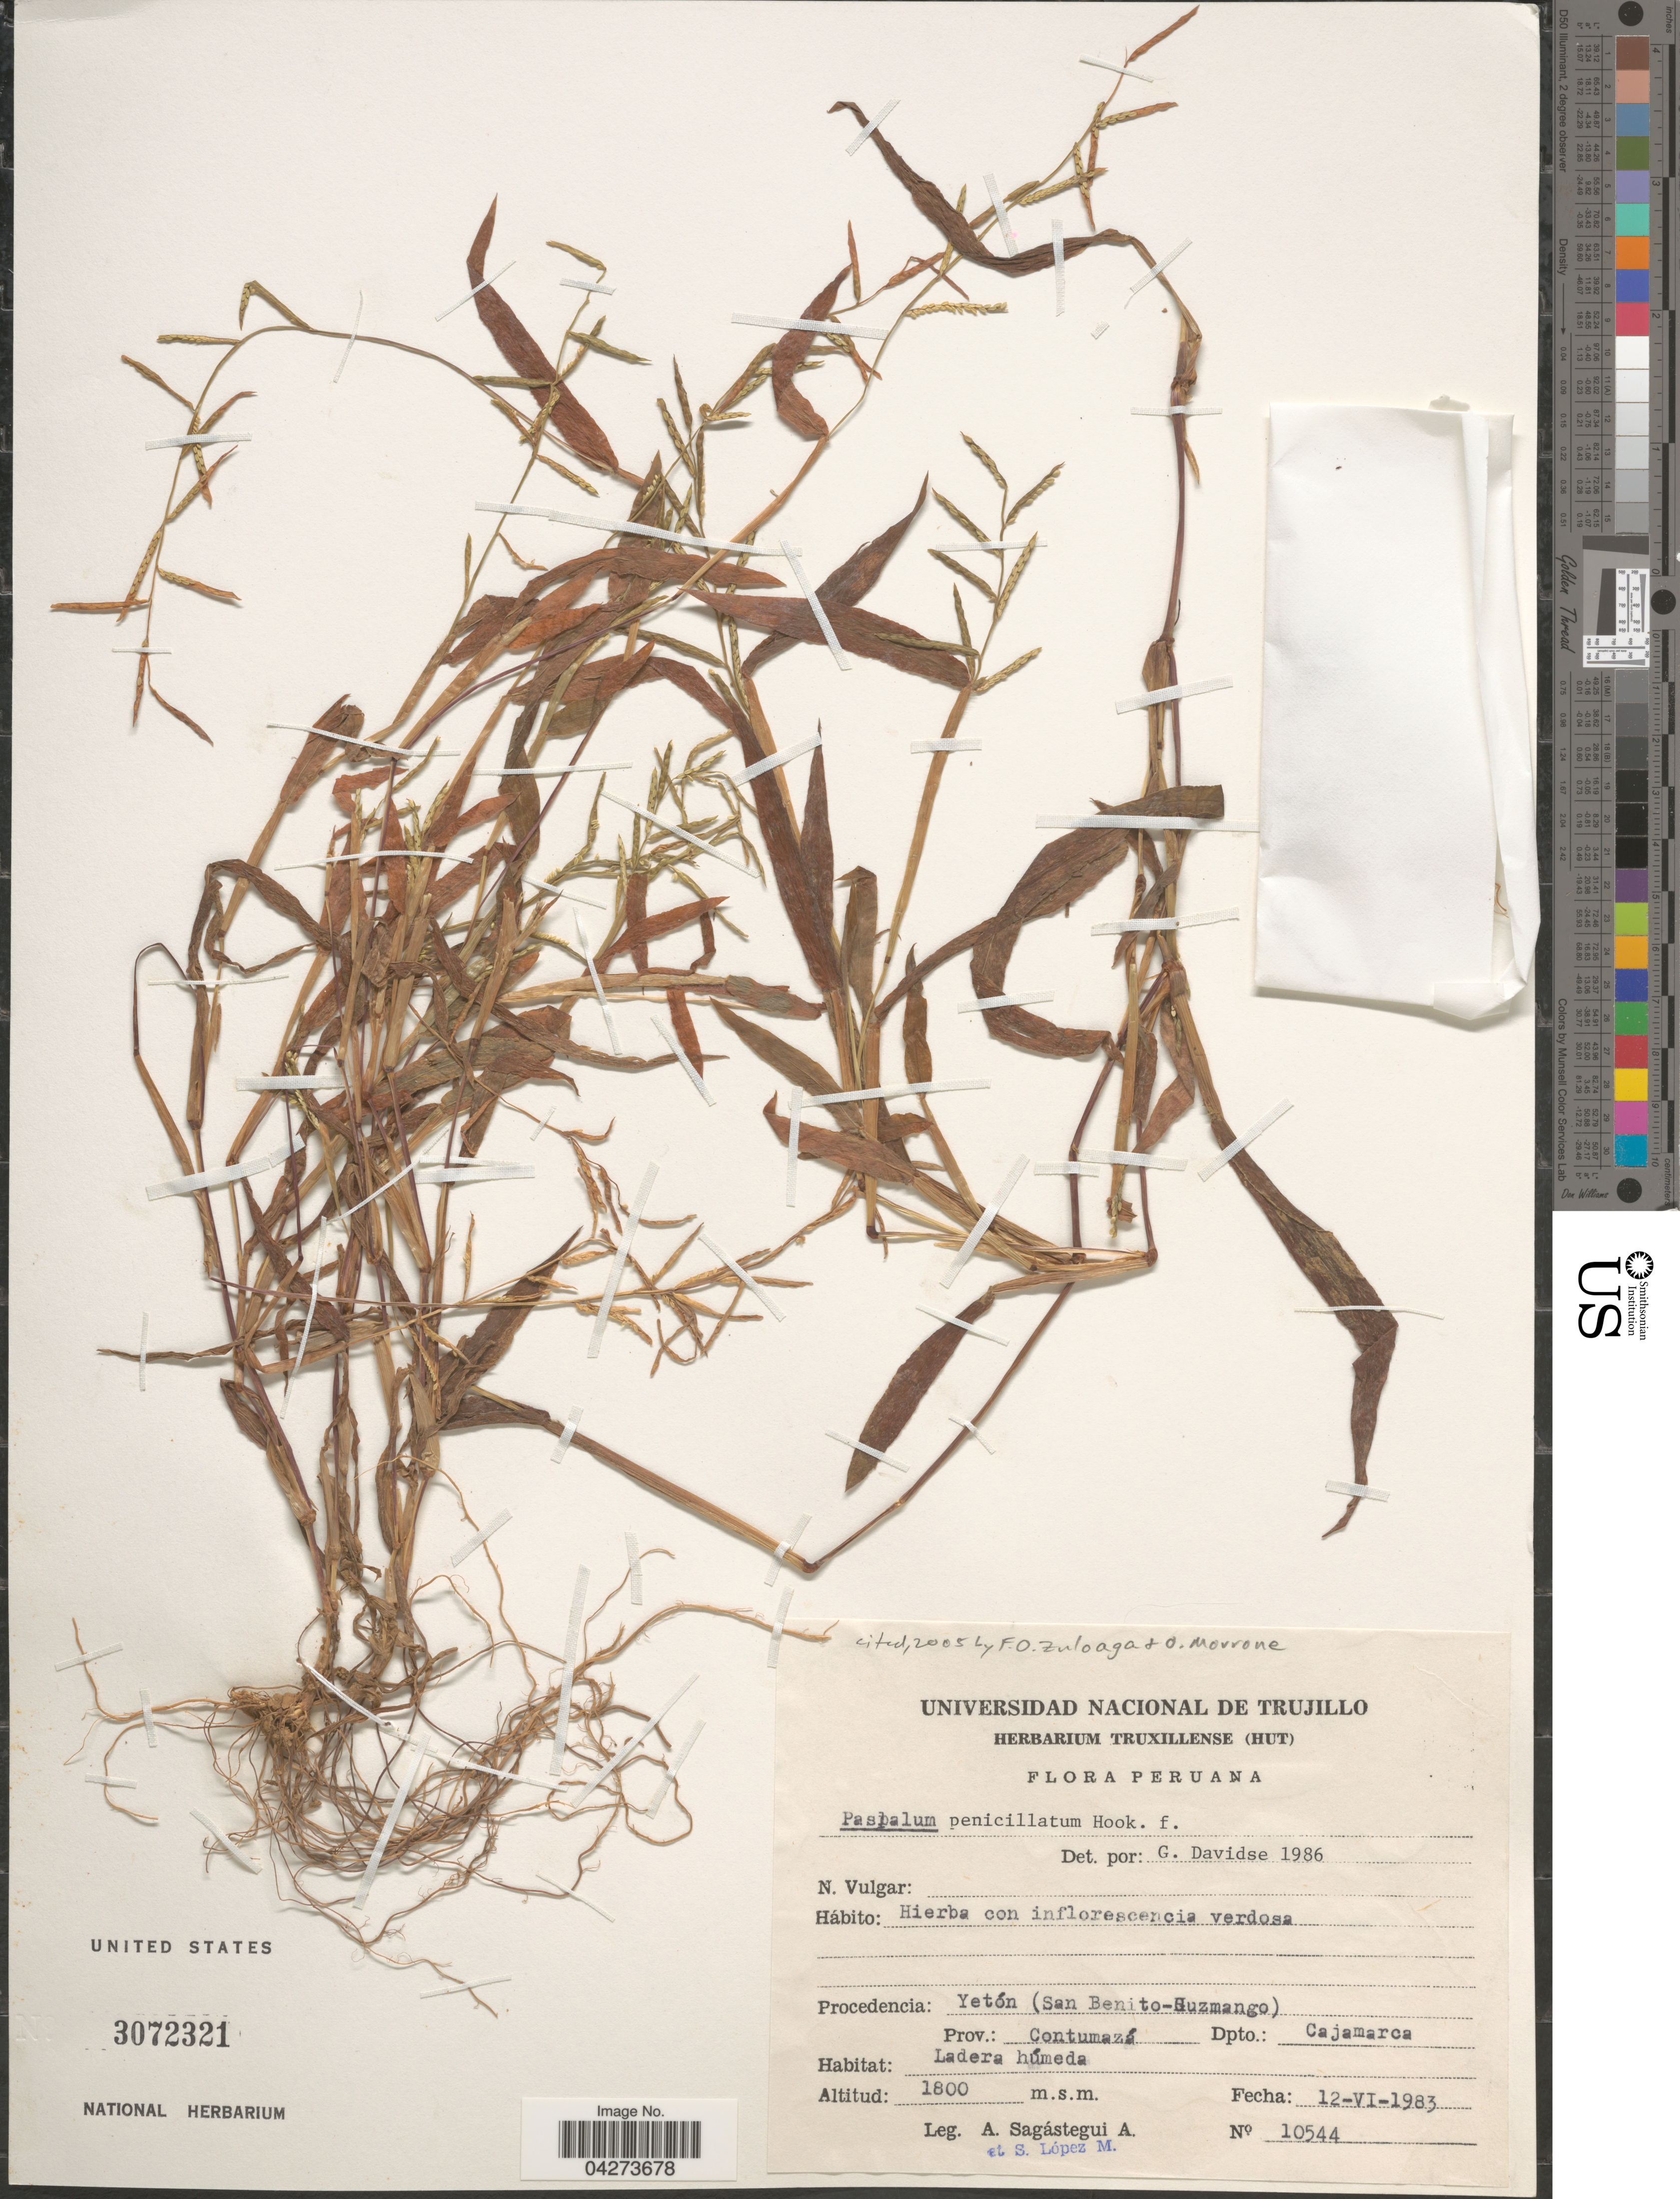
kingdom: Plantae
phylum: Tracheophyta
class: Liliopsida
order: Poales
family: Poaceae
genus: Paspalum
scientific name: Paspalum penicillatum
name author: Hook. f.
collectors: A. Sagástegui A. & S. Lopez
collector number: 10544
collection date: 1983-06-12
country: Peru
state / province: Cajamarca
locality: Procedencia: Yetón (San Benito - Huzmango). Prov.: Contumazá. Dpto.: Cajamarca.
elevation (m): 1800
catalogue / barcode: US 3072321